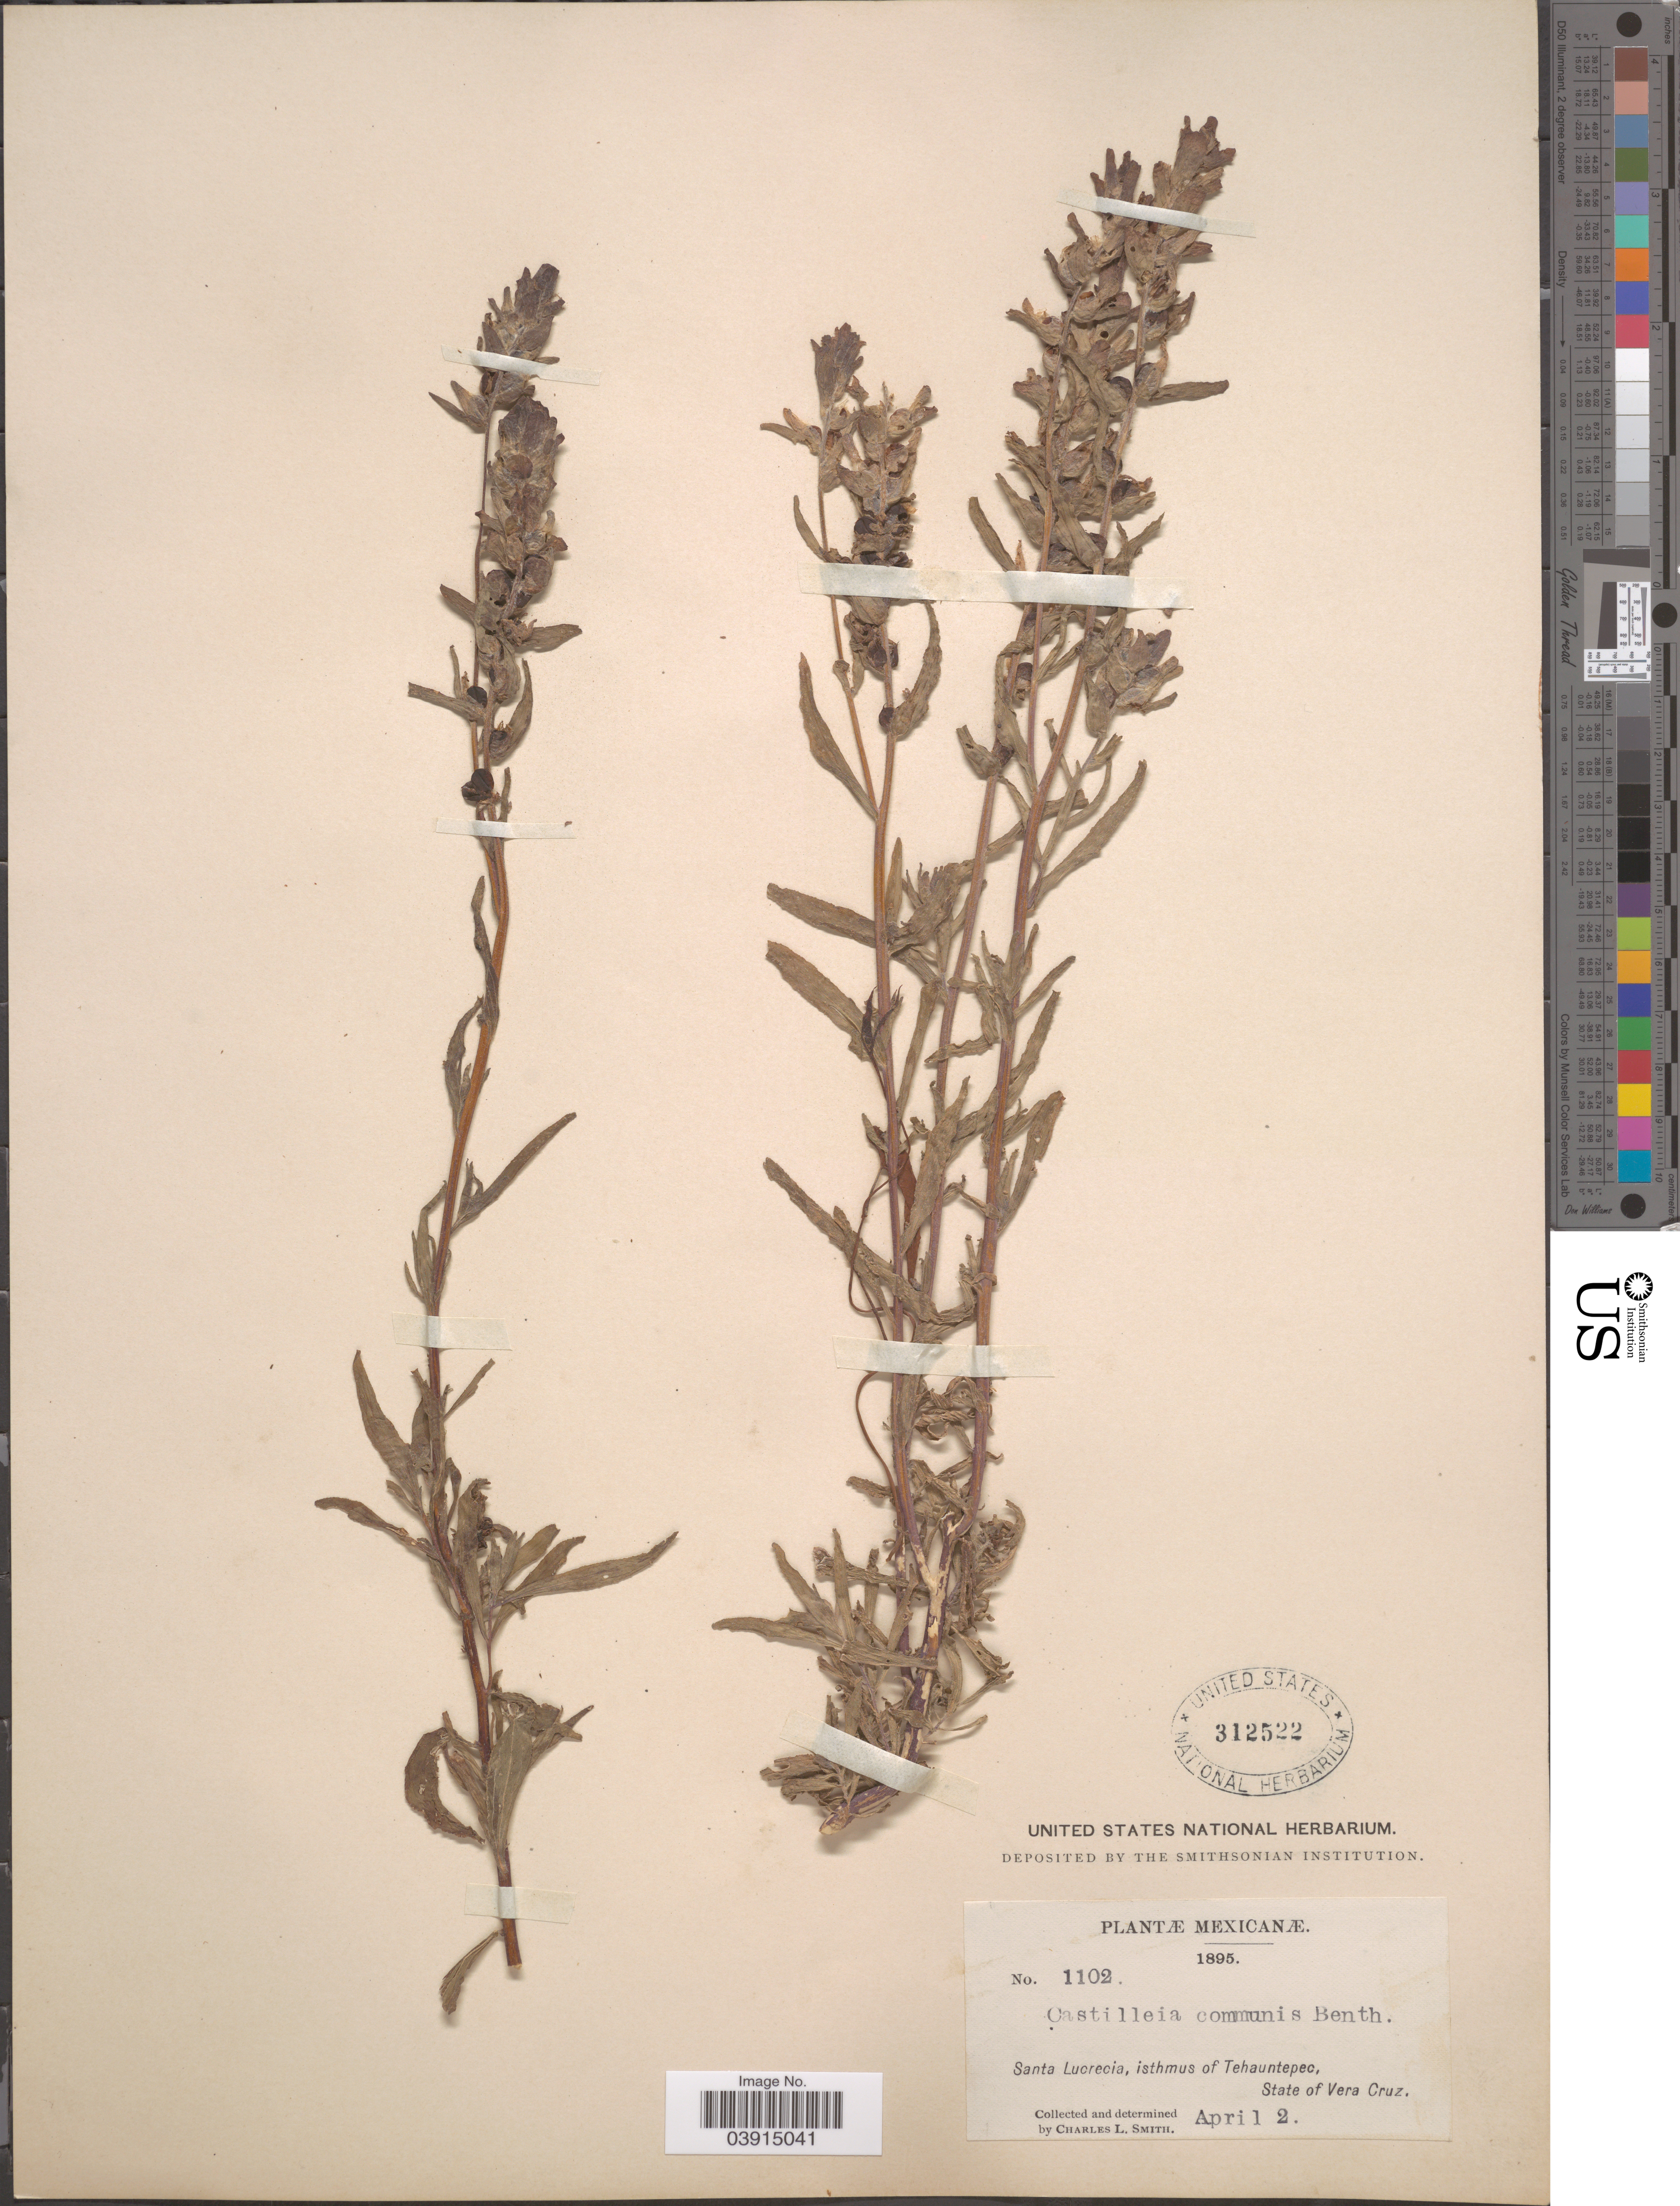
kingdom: Plantae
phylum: Tracheophyta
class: Magnoliopsida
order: Lamiales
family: Orobanchaceae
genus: Castilleja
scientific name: Castilleja arvensis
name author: Schltdl. & Cham.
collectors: C. L. Smith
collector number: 1102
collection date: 1895-04-02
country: Mexico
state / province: Veracruz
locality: Santa Lucrecia, isthmus of Tehauntepec.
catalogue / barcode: US 312522